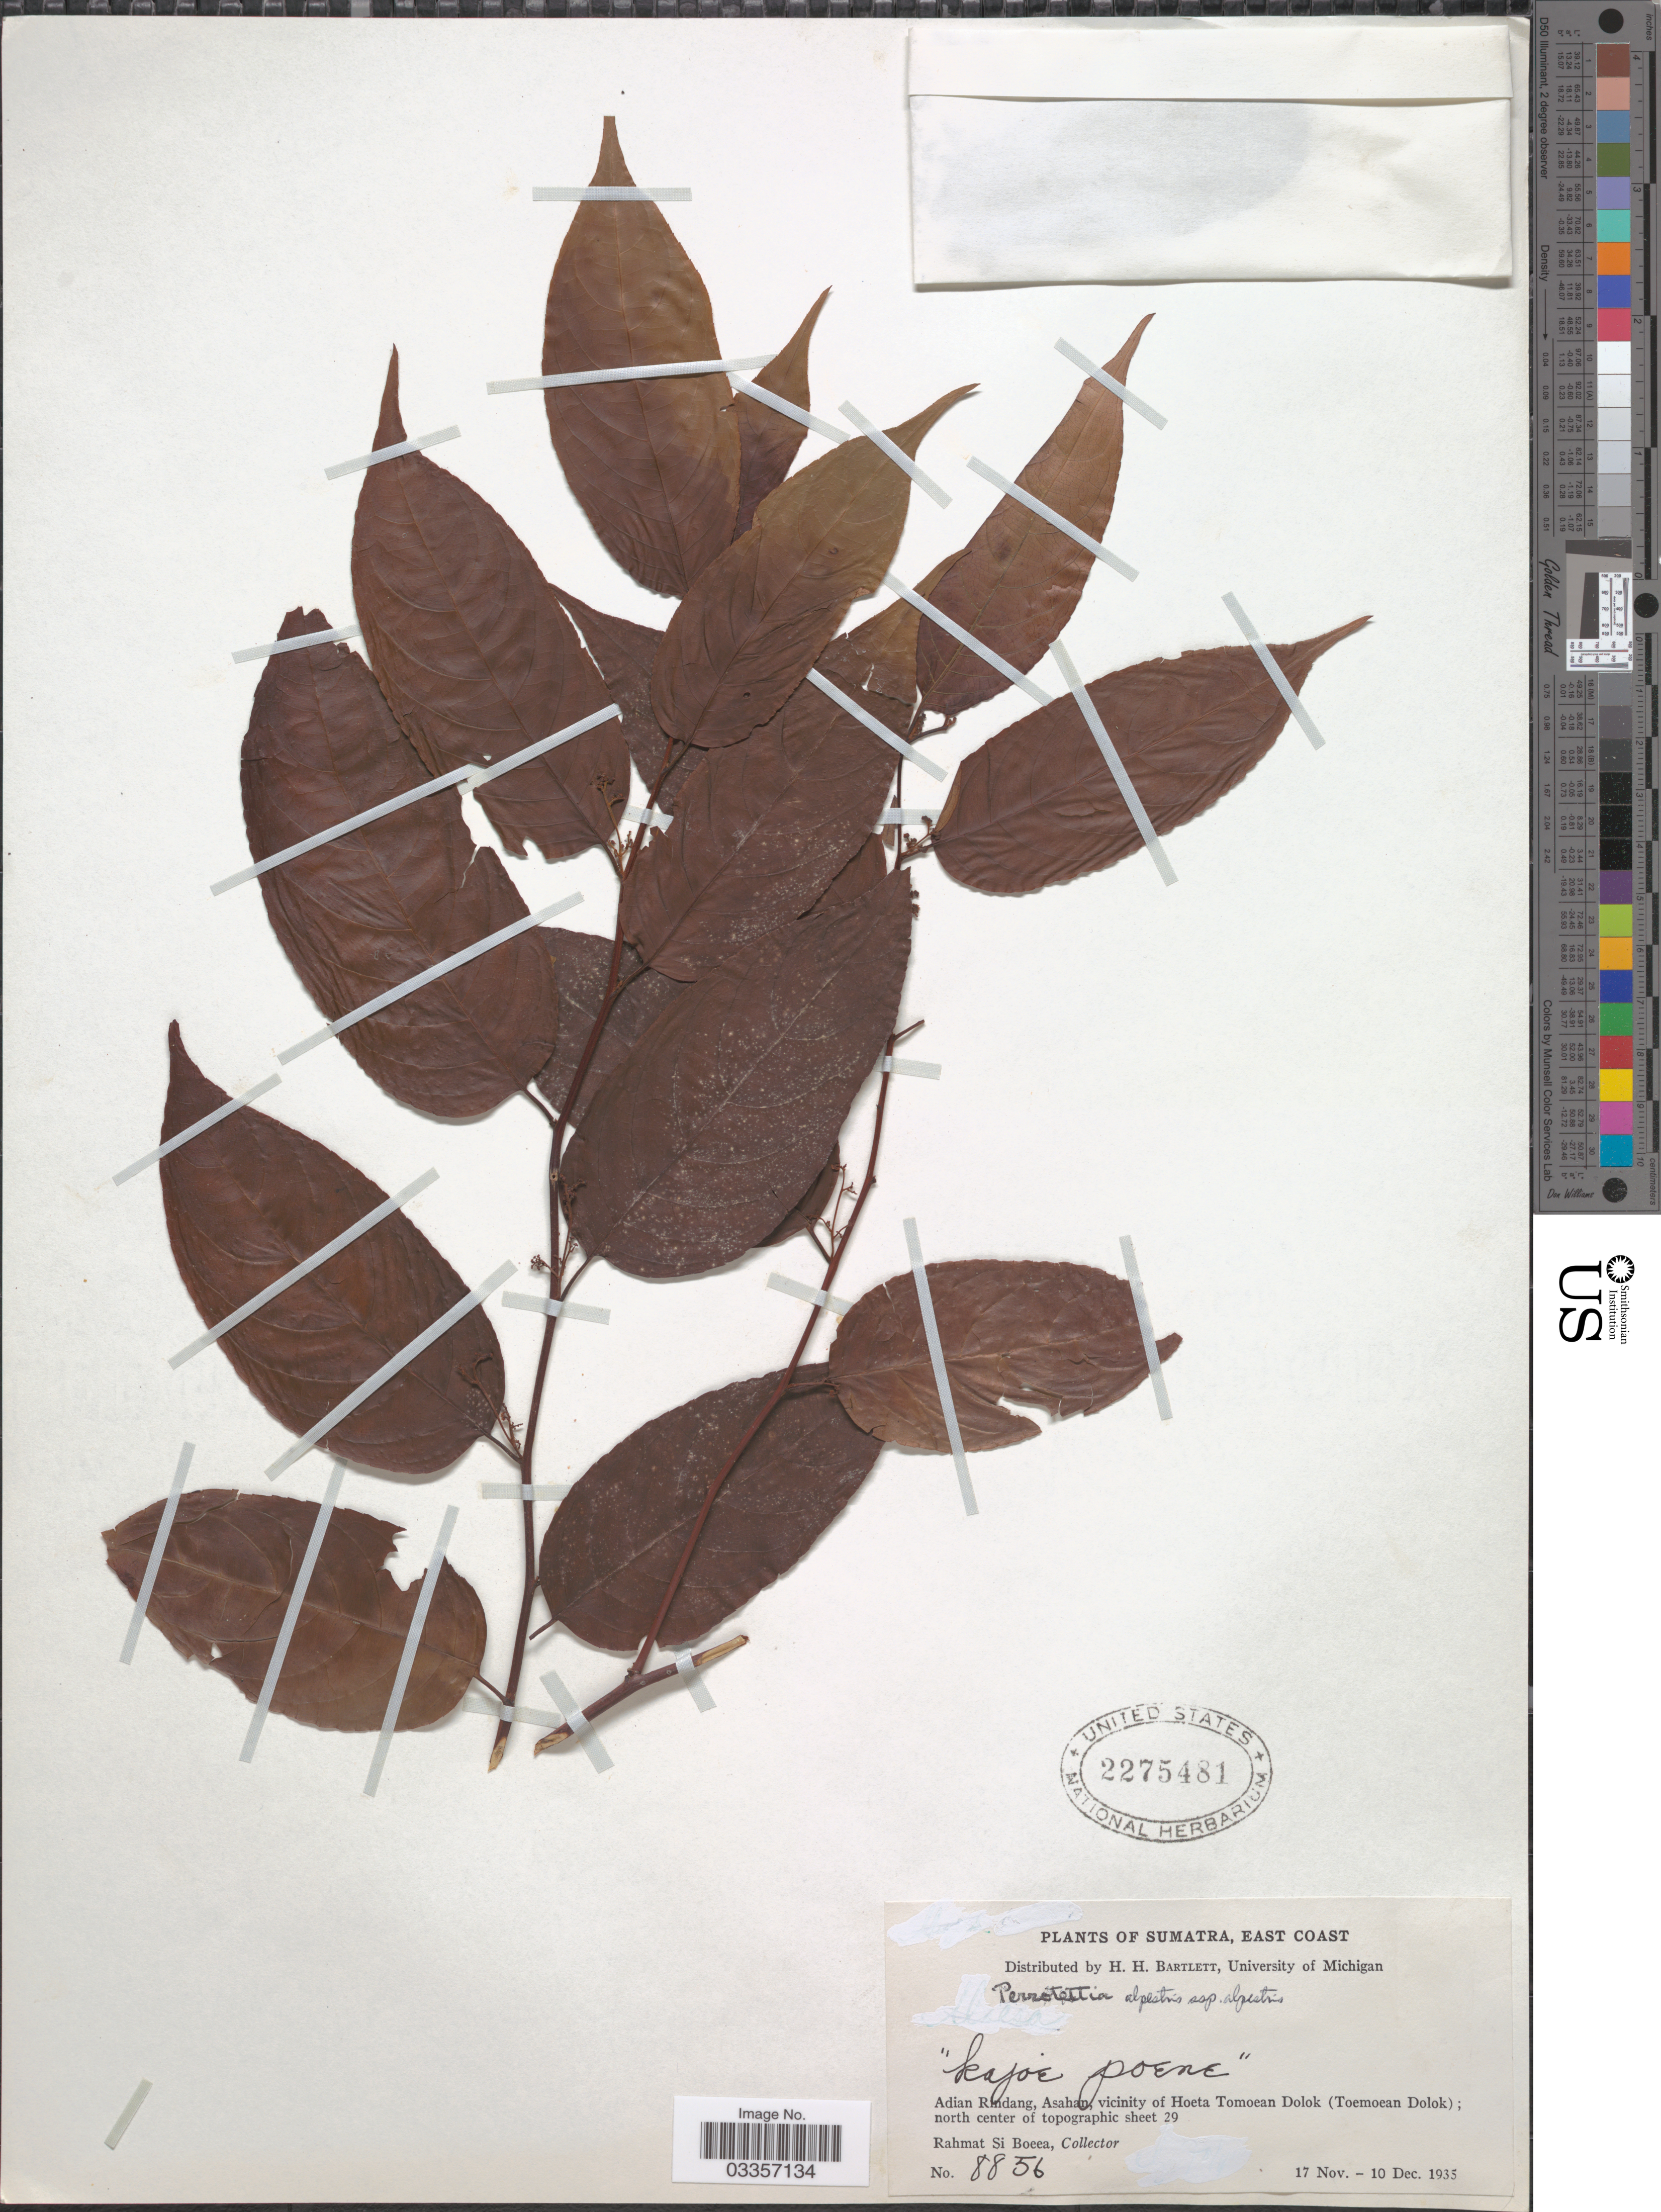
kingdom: Plantae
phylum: Tracheophyta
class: Magnoliopsida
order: Huerteales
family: Dipentodontaceae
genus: Perrottetia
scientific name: Perrottetia alpestris subsp. alpestris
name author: (Blume) Loes.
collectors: Rahmat Si Boeea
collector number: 8856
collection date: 1935-11-17/1935-12-10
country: Indonesia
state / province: Sumatra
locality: East Coast, Adian Rindang, Asahan, vicinity of Hoeta Tomoean Dolok (Toemoean Dolok); north center of topographic sheet 29).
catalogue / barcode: US 2275481